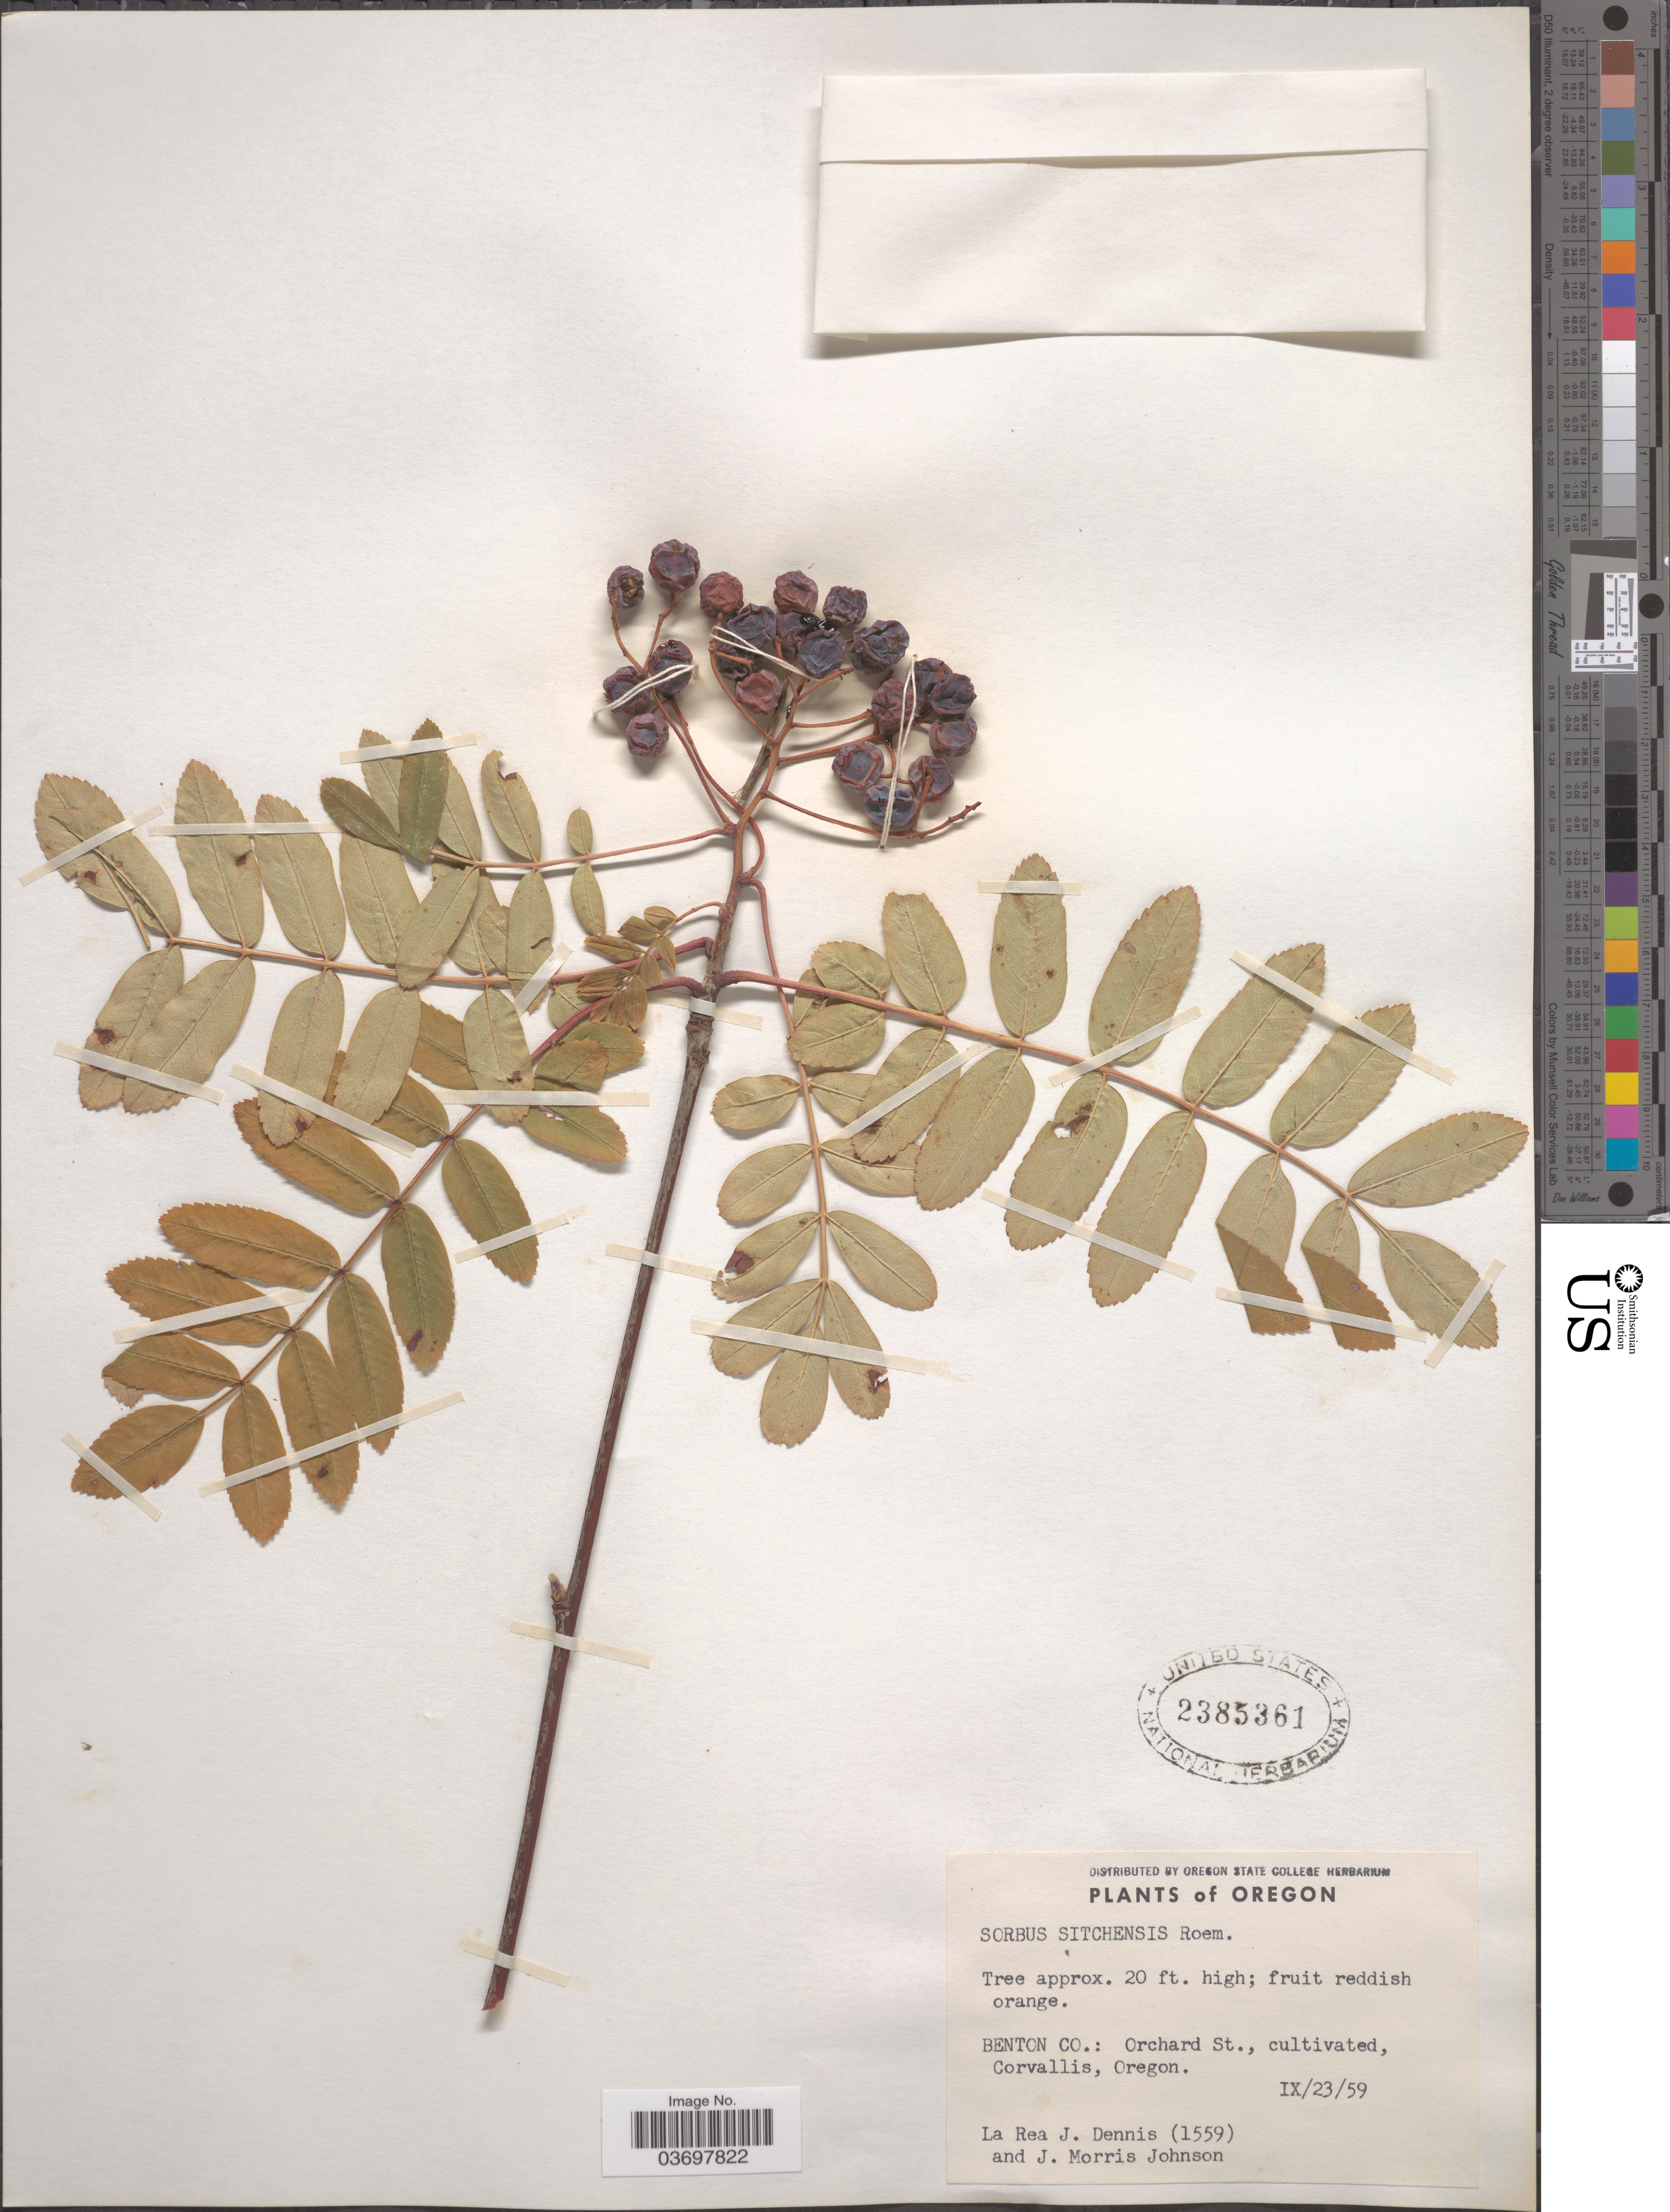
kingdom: Plantae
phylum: Tracheophyta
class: Magnoliopsida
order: Rosales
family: Rosaceae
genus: Sorbus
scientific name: Sorbus sitchensis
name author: M. Roem.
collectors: L. Dennis & J. M. Johnson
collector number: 1559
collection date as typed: Transcribed d/m/y: 23/9/59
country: United States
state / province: Oregon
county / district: Benton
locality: Benton Co.: Orchard St., Corvallis.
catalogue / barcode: US 2385361